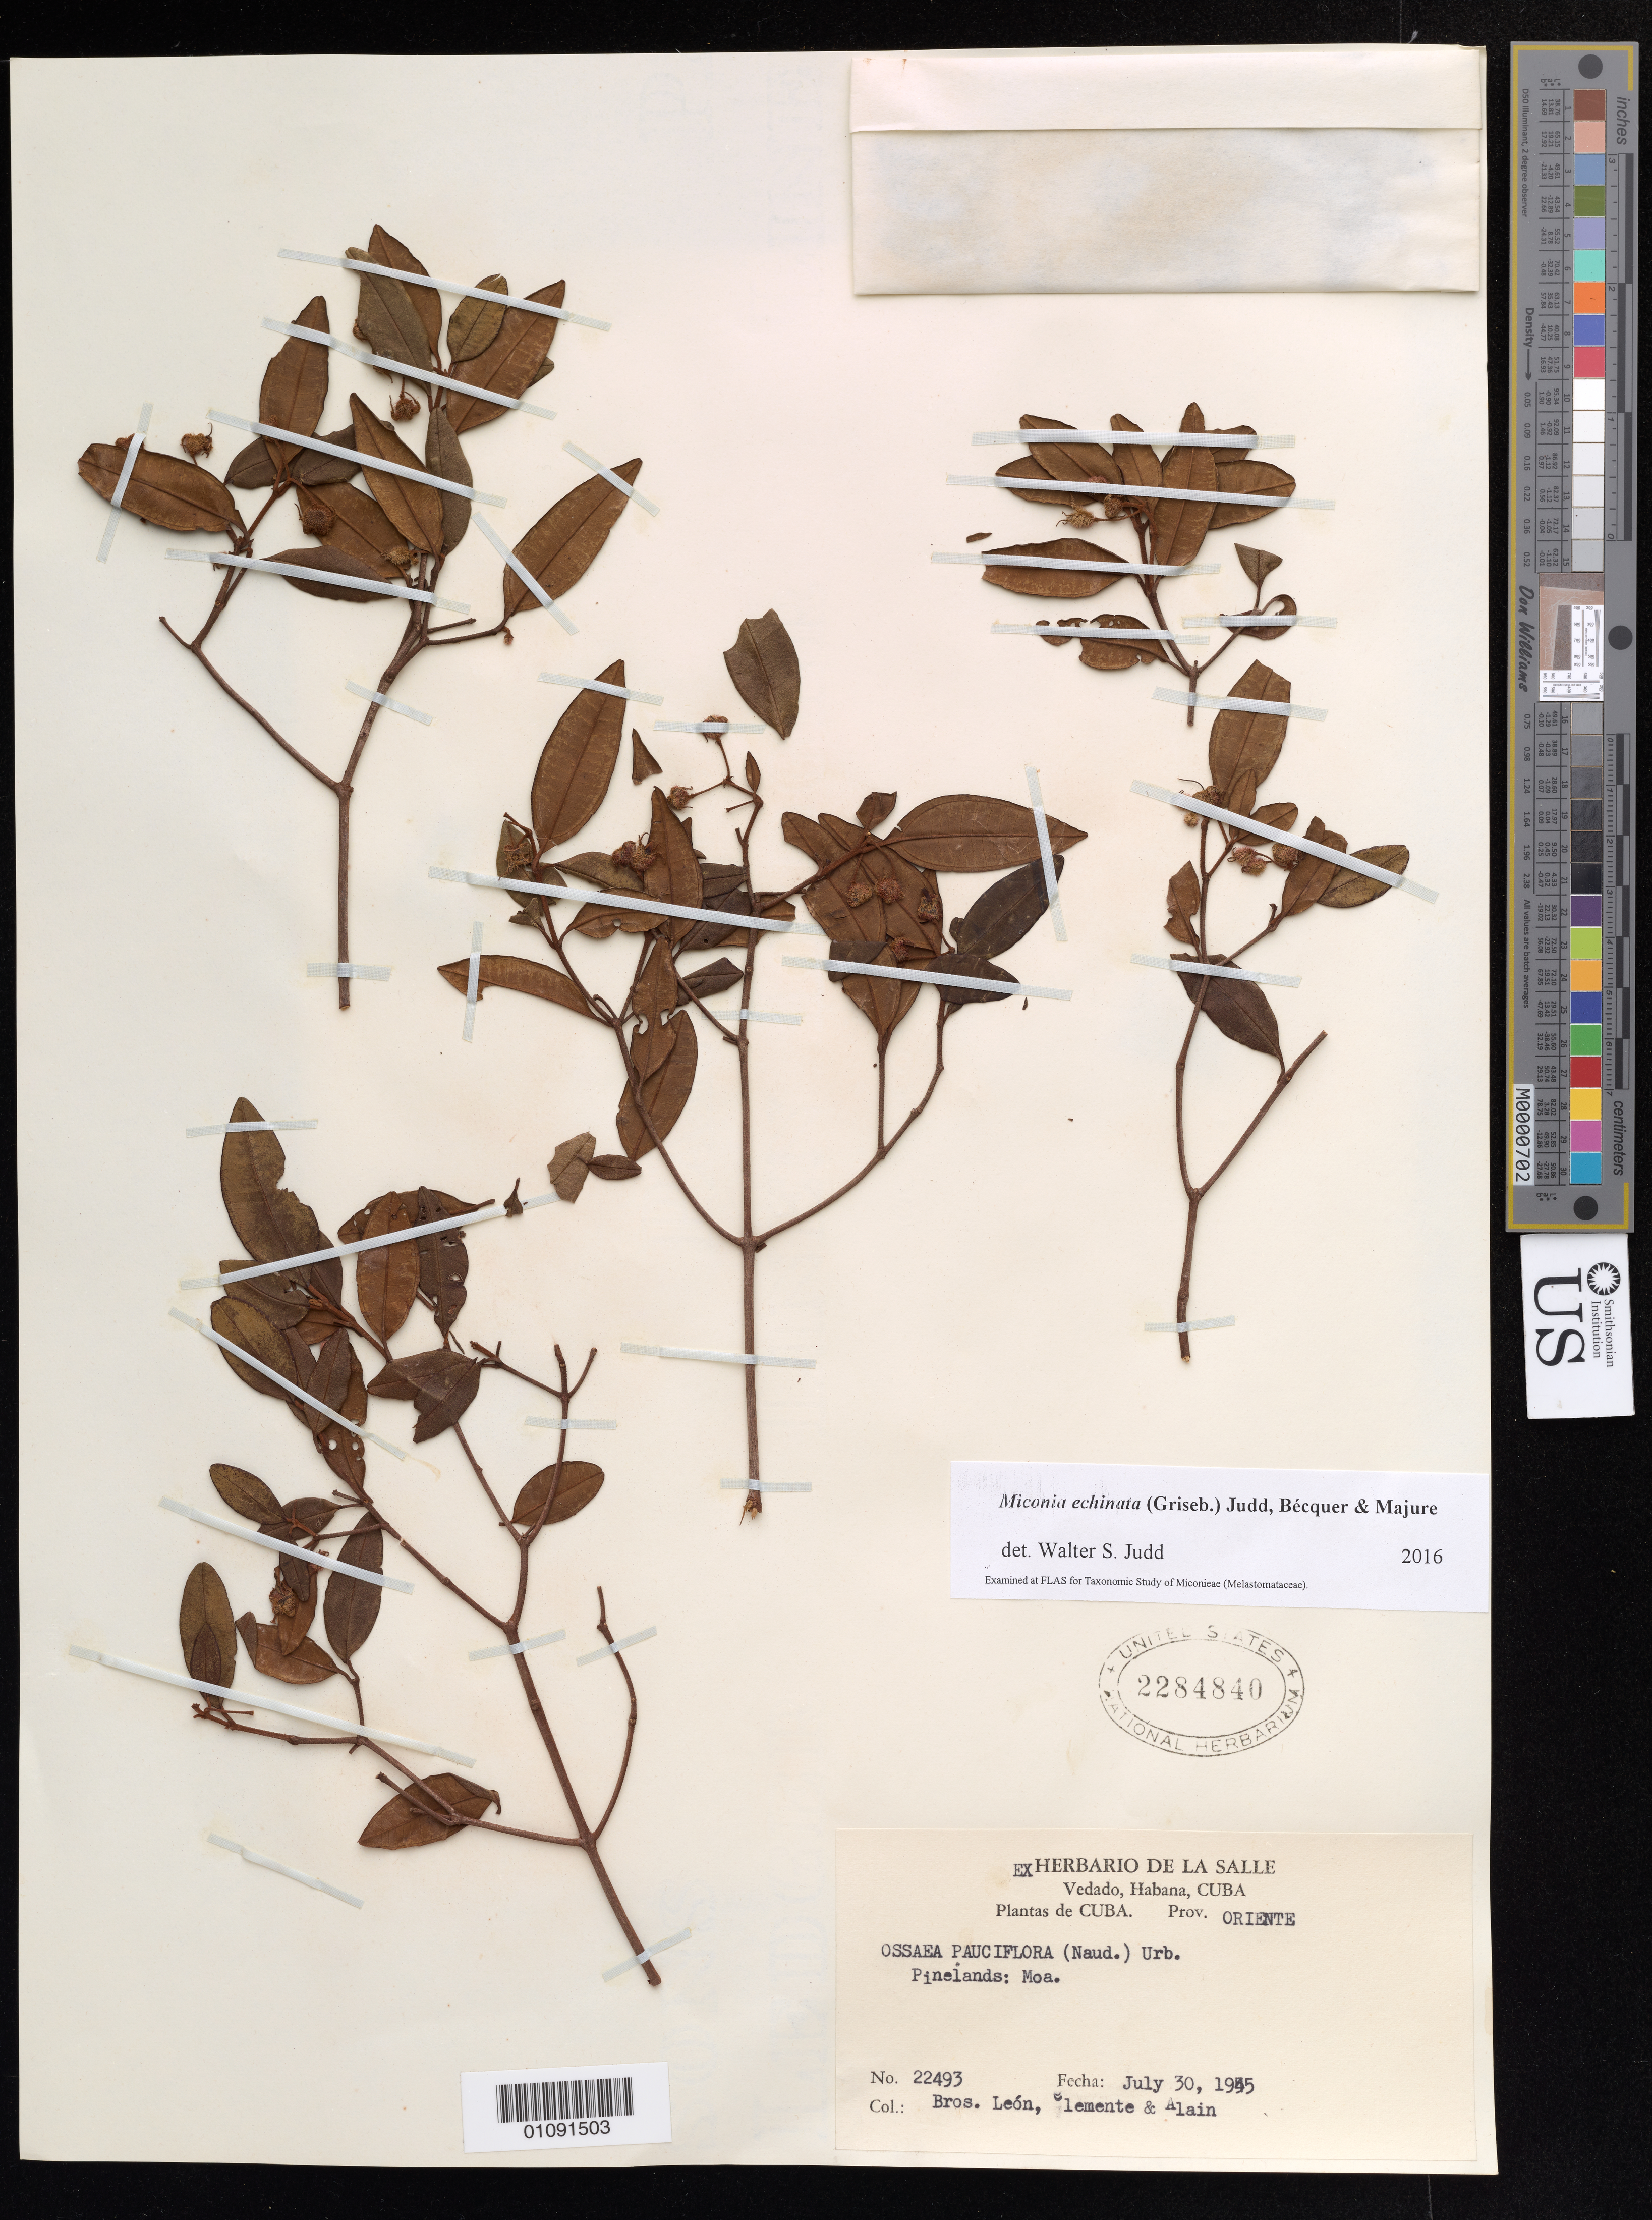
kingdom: Plantae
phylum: Tracheophyta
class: Magnoliopsida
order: Myrtales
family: Melastomataceae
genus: Miconia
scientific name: Miconia echinata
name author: (Griseb.) Judd et al.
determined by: Judd, Walter S.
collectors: Bro. León, Bro. Clemente & A. H. Liogier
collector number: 22493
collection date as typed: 30 Jul 1945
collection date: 1945-07-30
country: Cuba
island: Cuba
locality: Oriente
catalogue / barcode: US 2284840